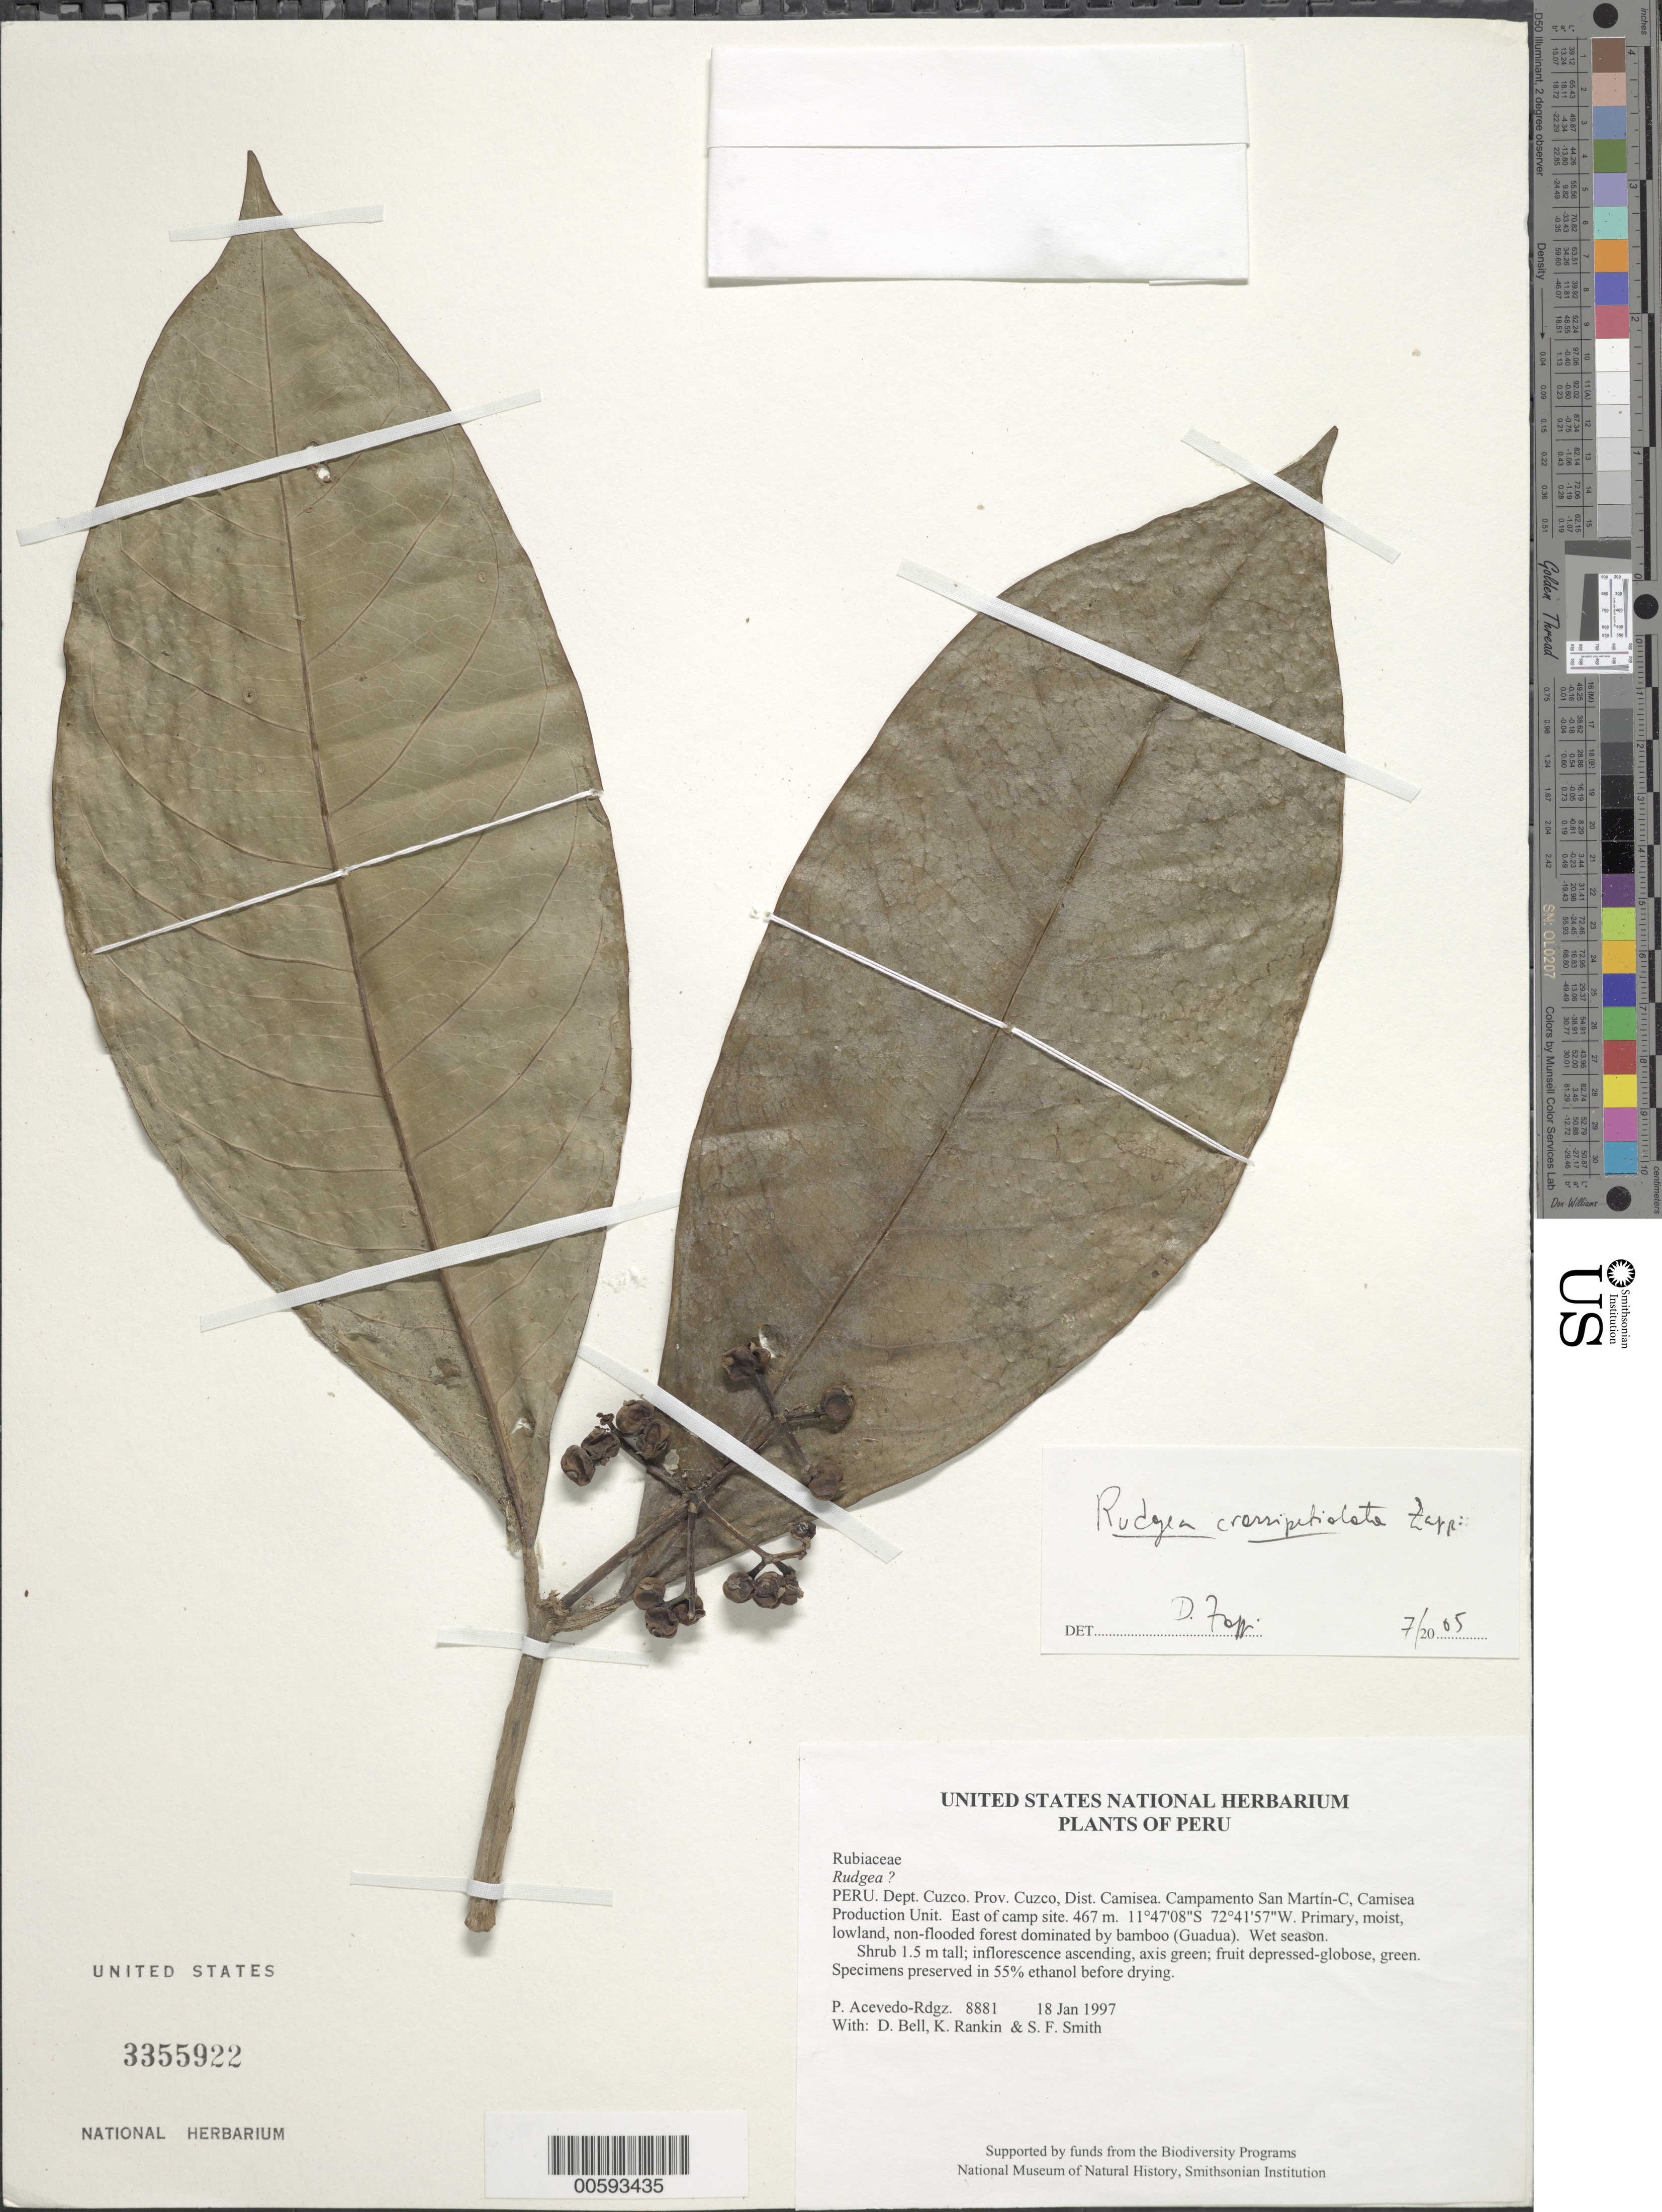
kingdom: Plantae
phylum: Tracheophyta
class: Magnoliopsida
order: Gentianales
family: Rubiaceae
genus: Rudgea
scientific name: Rudgea crassipetiolata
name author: Zappi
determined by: Zappi, Daniela C.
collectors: P. Acevedo-Rodr., D. A. Bell, K. B. Rankin & S.F. Smith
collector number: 8881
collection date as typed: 18 Jan 1997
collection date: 1997-01-18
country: Peru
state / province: Cusco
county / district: Cusco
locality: Districto Camisea, Campamento San Martín-C, Camisea Production Unit. East of camp site.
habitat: Primary, moist, lowland, non-flooded forest dominated by bamboo (Guadua). Wet season.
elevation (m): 467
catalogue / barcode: US 3355922